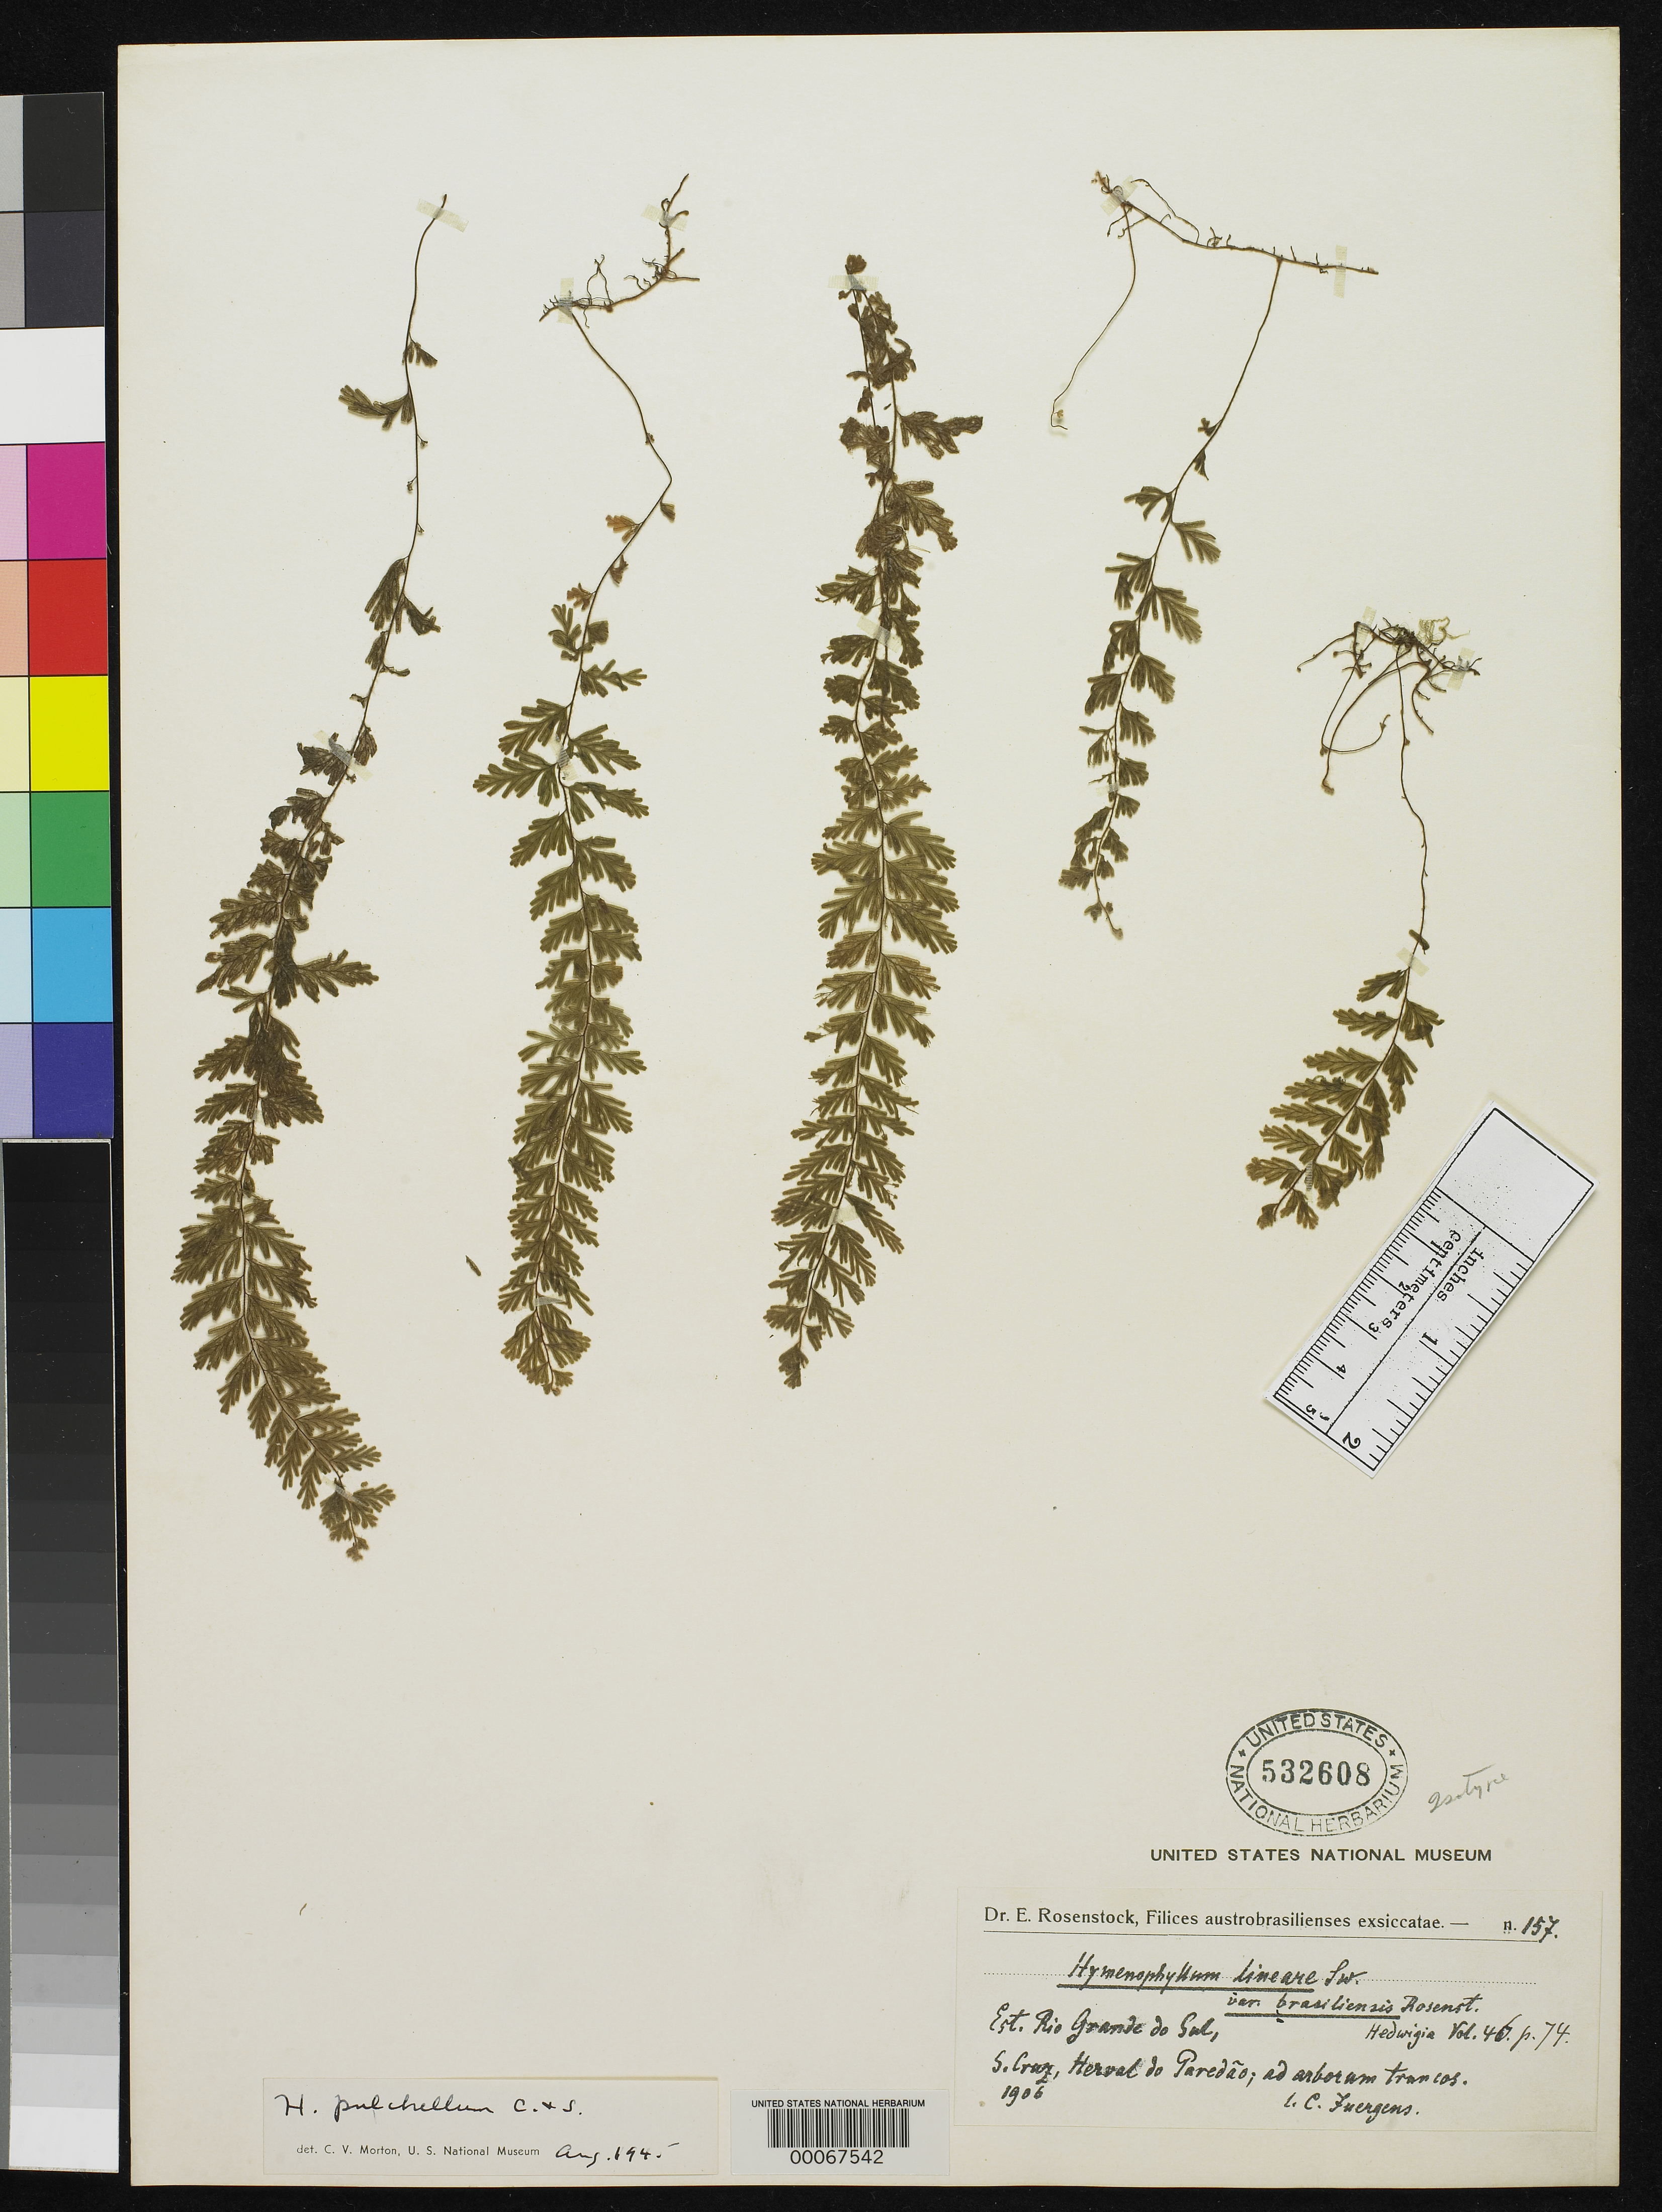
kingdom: Plantae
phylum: Tracheophyta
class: Polypodiopsida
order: Hymenophyllales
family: Hymenophyllaceae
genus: Hymenophyllum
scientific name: Hymenophyllum lineare var. brasiliense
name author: Rosenst.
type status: Type Collection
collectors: C. Juergens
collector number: Rosenstock Exs. 157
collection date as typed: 1906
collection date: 1906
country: Brazil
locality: S. Cruz, Heredo de Paredao.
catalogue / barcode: US 532608